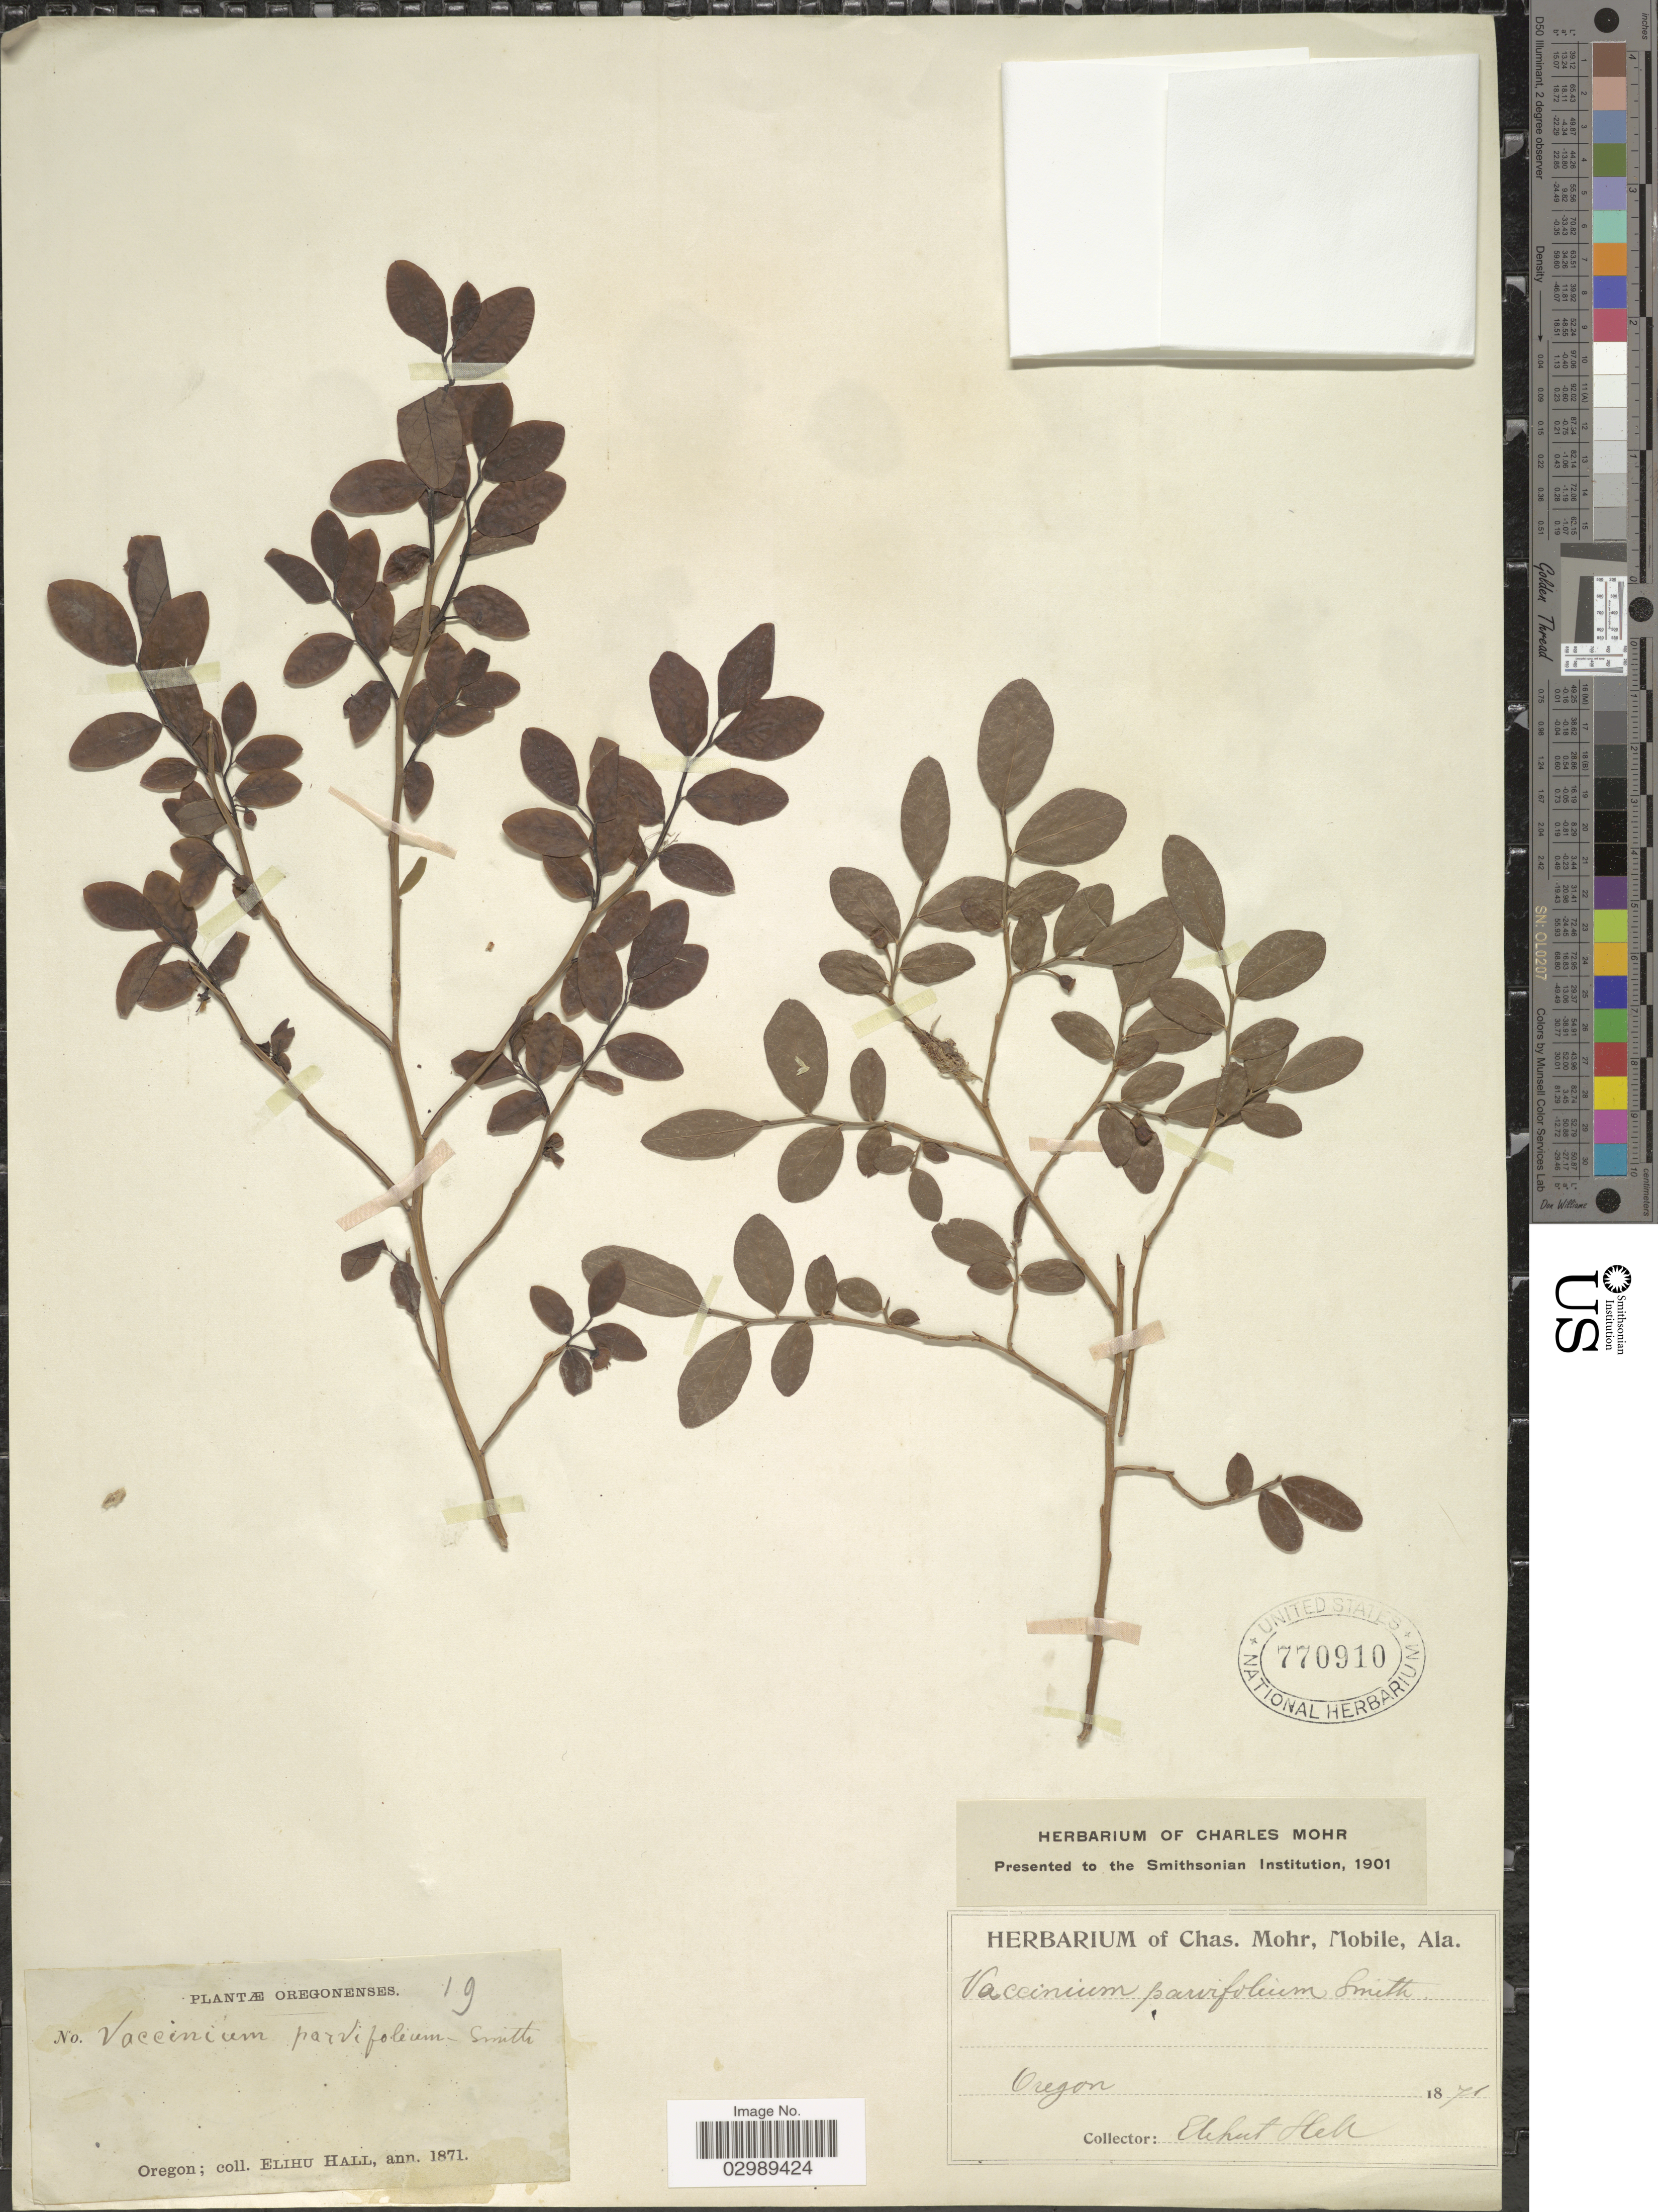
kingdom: Plantae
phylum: Tracheophyta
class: Magnoliopsida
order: Ericales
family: Ericaceae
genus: Vaccinium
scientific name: Vaccinium parvifolium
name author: Small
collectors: E. Hall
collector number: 19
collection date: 1871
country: United States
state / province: Oregon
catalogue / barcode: US 770910